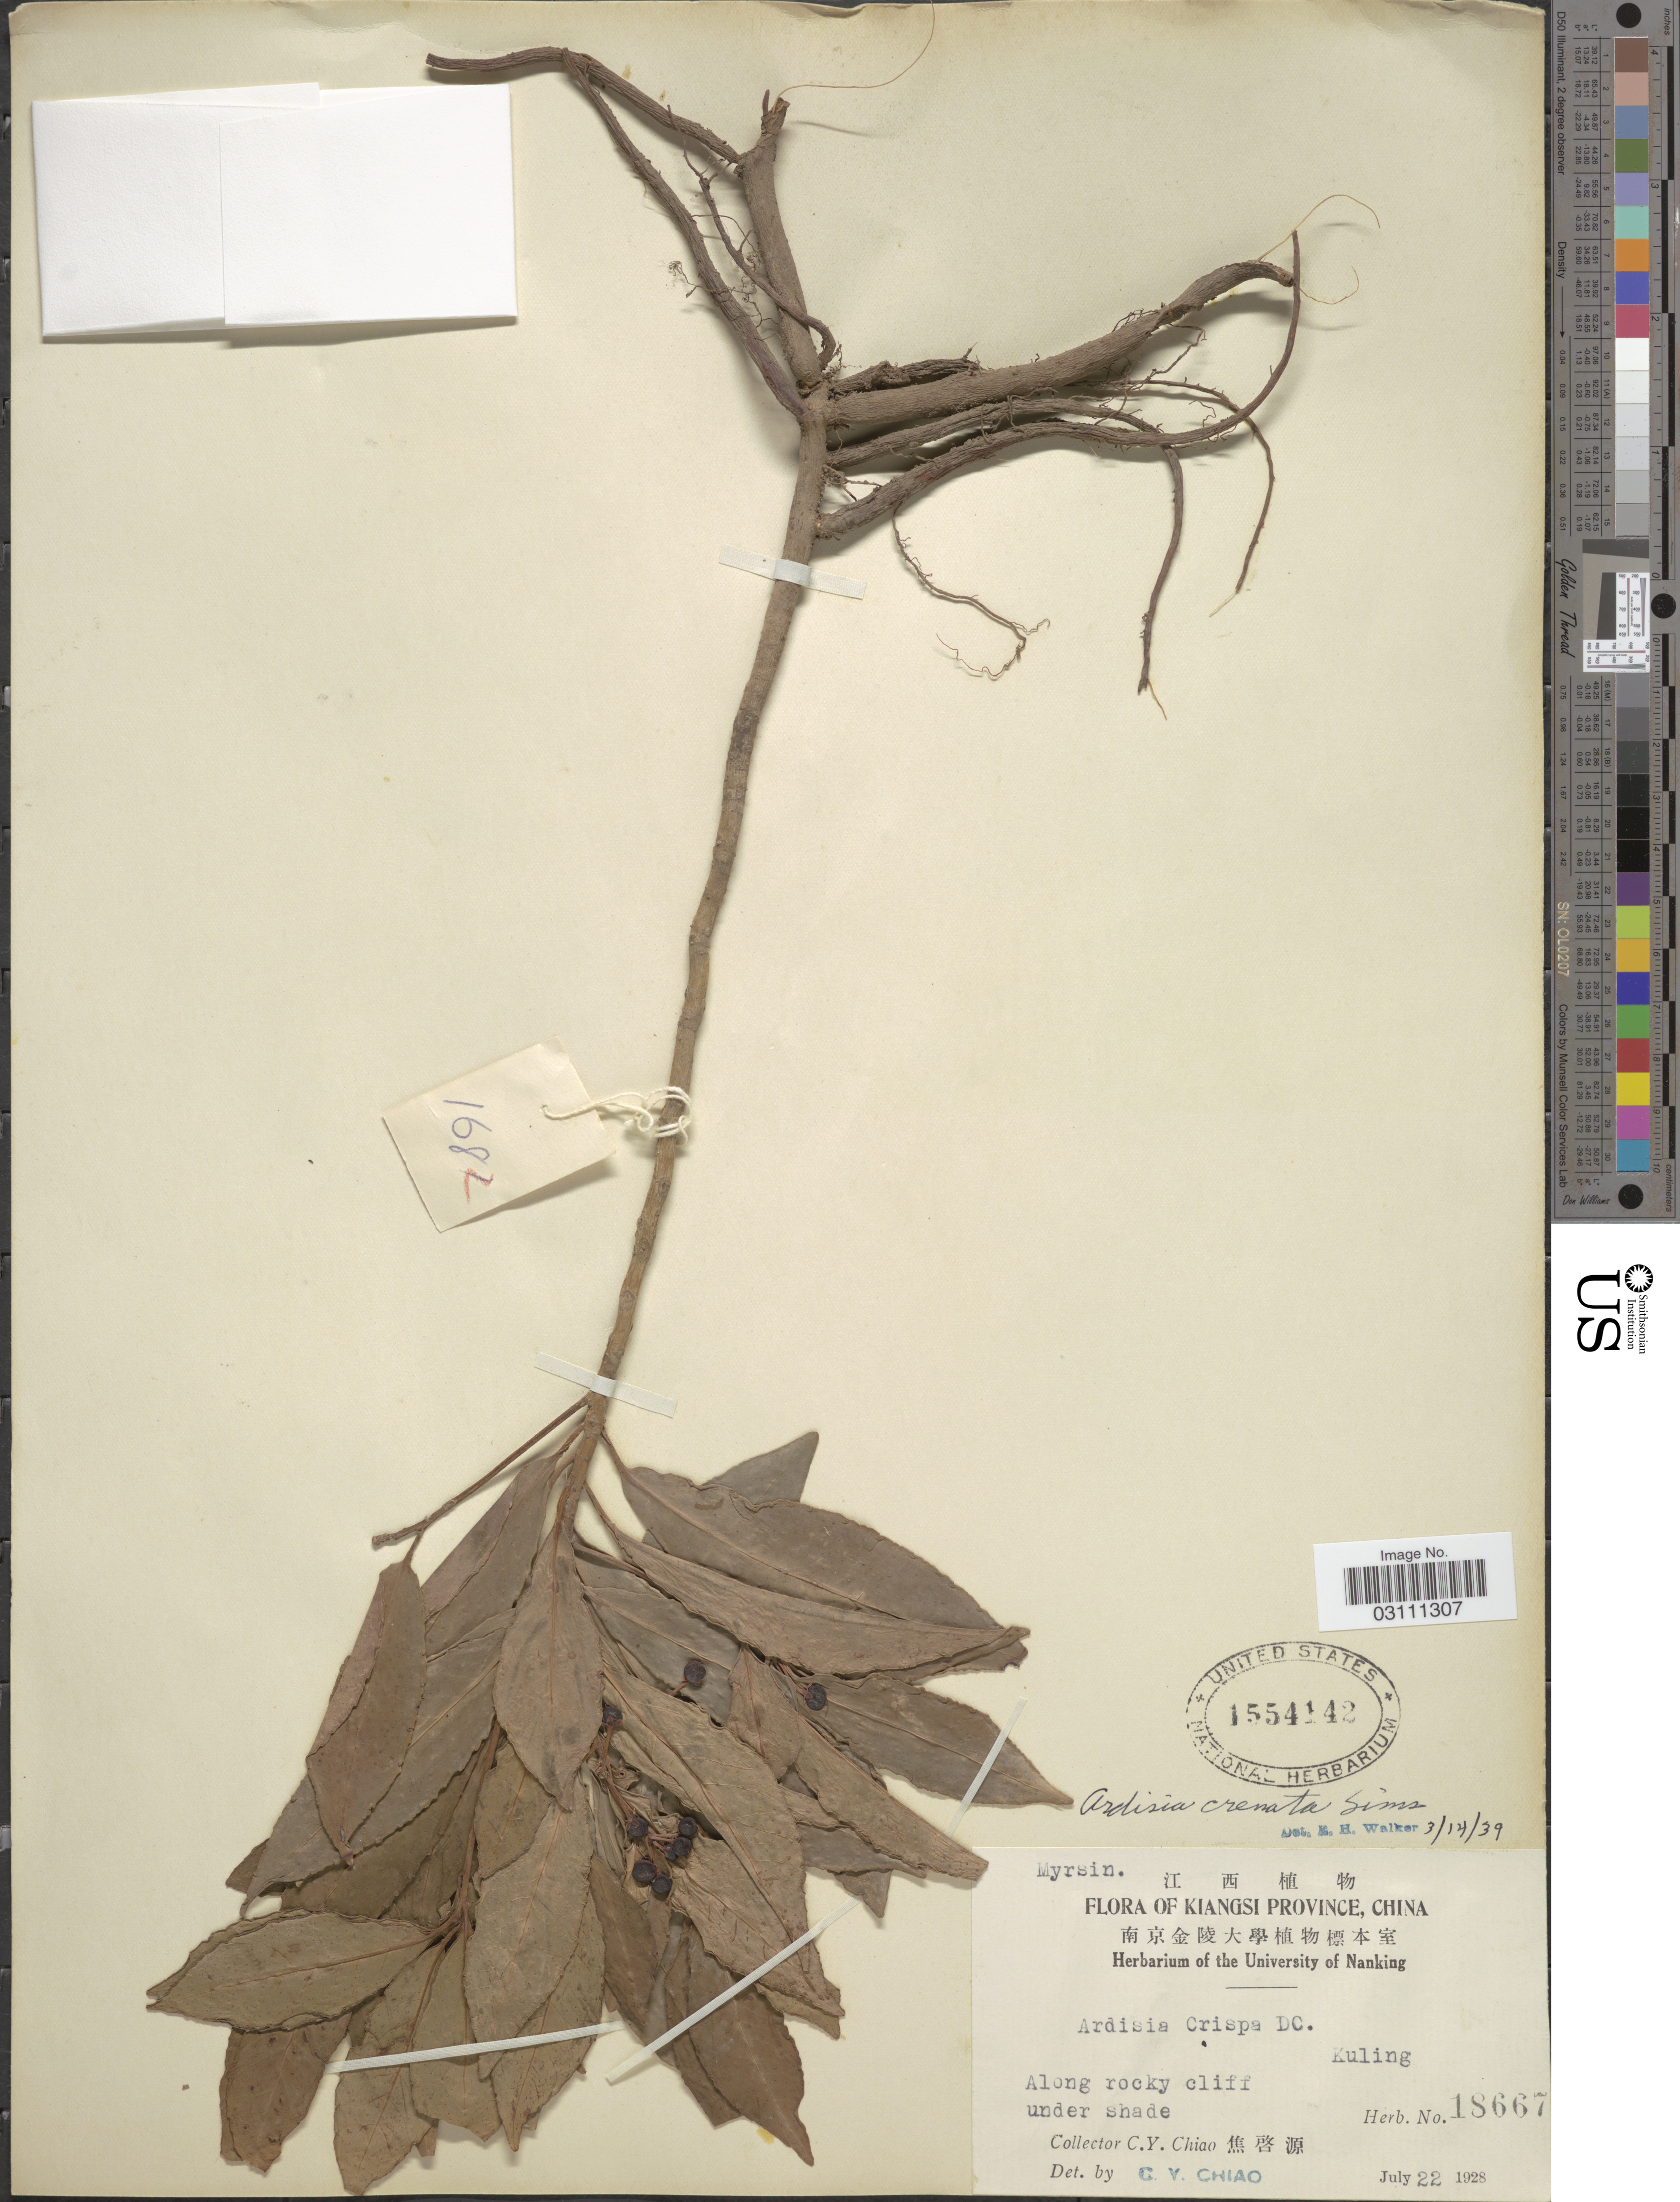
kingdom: Plantae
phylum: Tracheophyta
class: Magnoliopsida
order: Ericales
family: Primulaceae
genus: Ardisia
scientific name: Ardisia crenata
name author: Sims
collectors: C. Y. Chiao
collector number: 18667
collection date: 1928-07-22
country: China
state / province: Jiangxi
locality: Kiangsi Province. Kuling.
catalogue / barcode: US 1554142